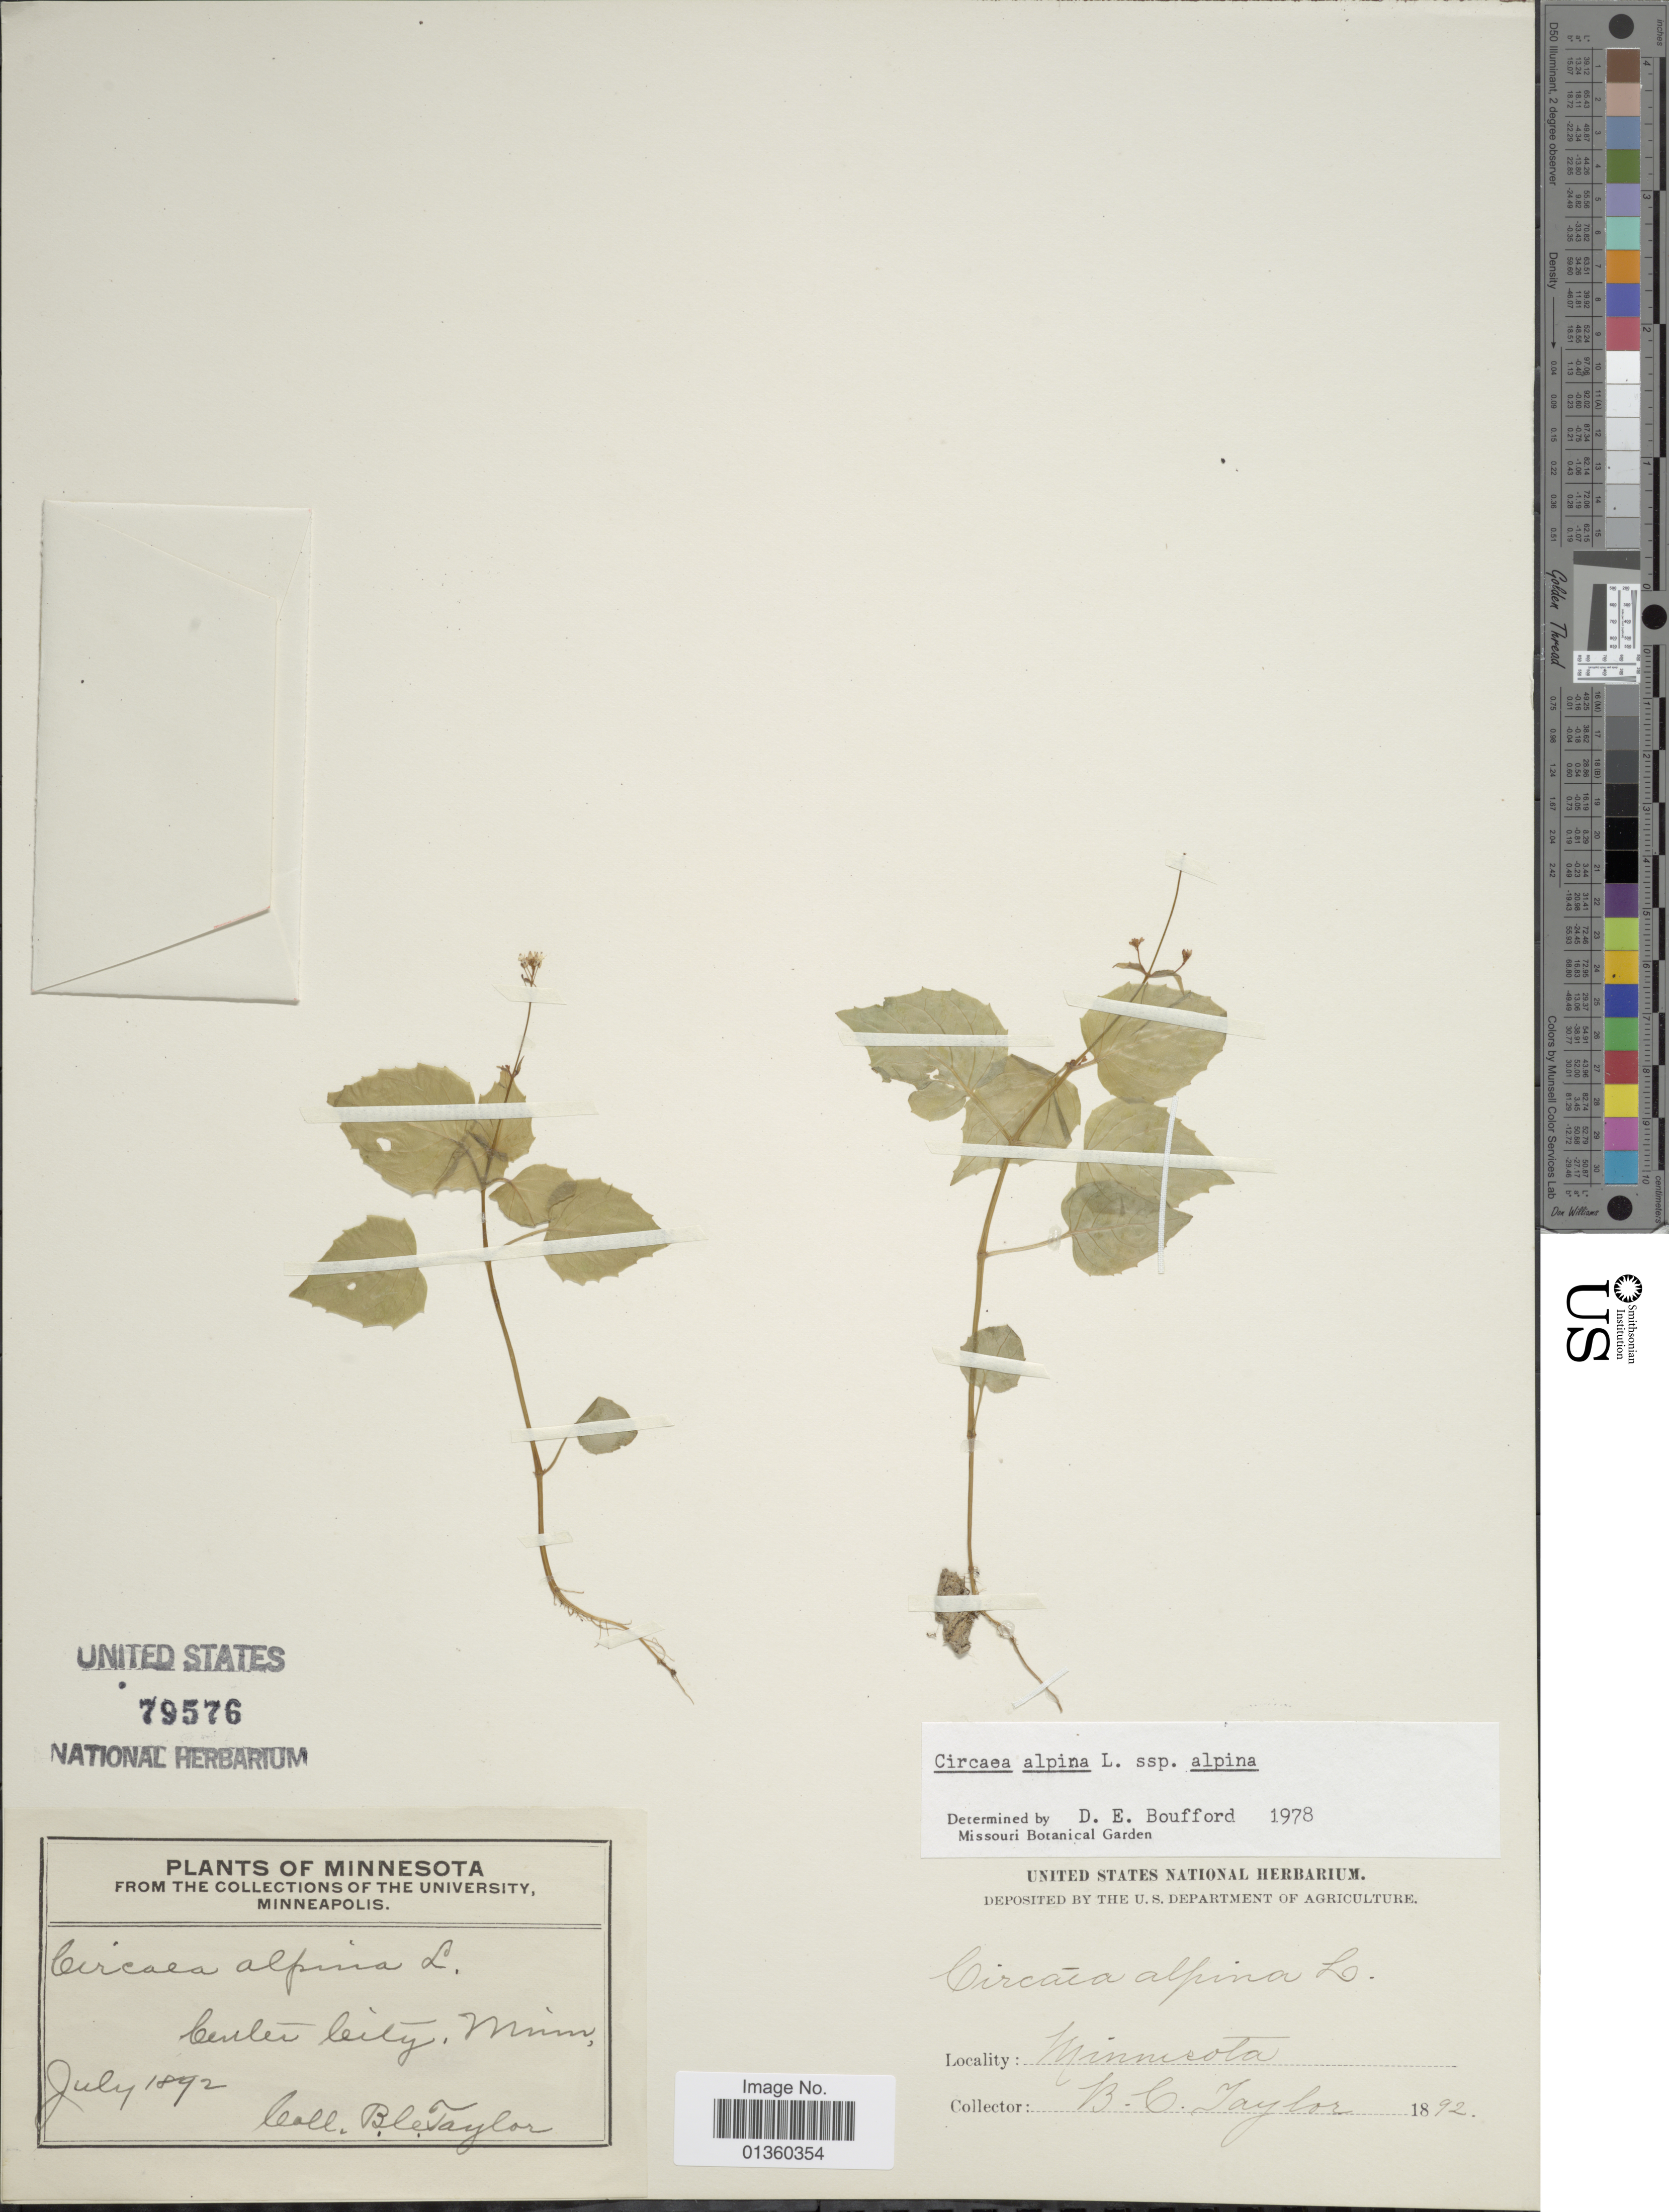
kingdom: Plantae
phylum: Tracheophyta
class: Magnoliopsida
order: Myrtales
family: Onagraceae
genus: Circaea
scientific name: Circaea alpina subsp. alpina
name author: L.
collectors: B. C. Taylor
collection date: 1892-07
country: United States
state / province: Minnesota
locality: Custer City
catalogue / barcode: US 79576